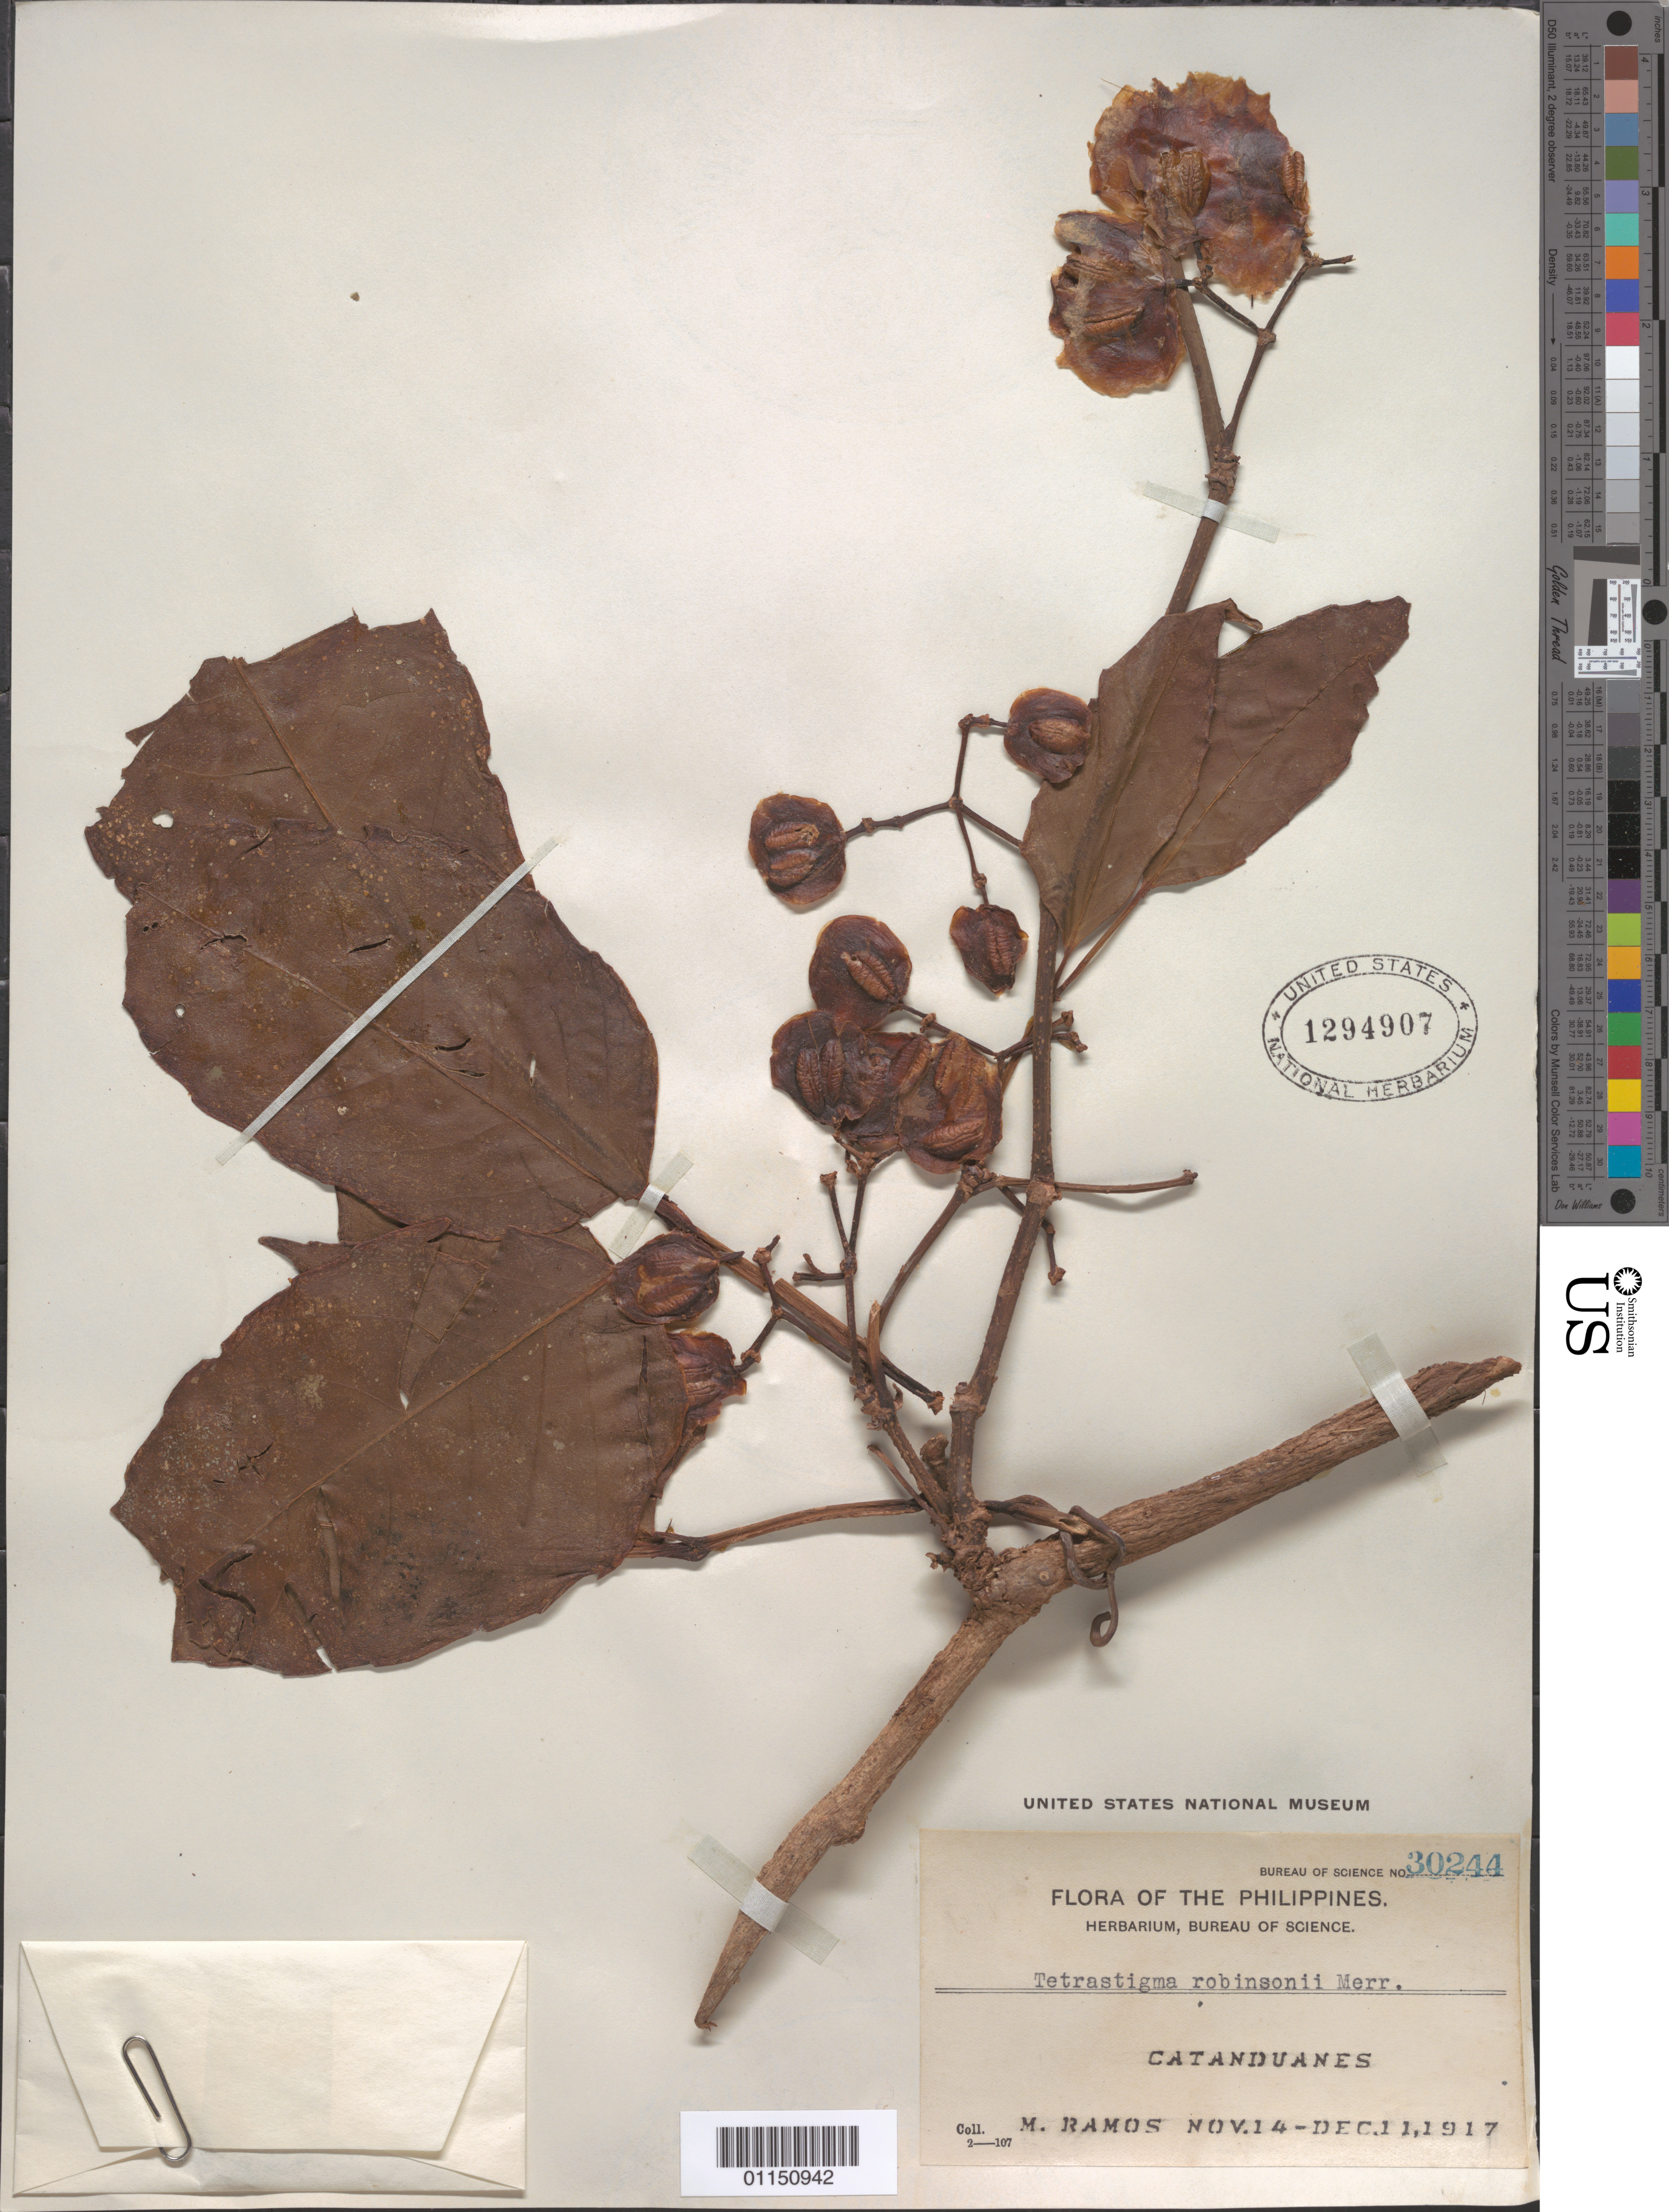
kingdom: Plantae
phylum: Tracheophyta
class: Magnoliopsida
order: Vitales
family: Vitaceae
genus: Tetrastigma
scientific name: Tetrastigma robinsonii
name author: Merr.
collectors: M. Ramos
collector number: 30244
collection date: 1917-11-14/1917-12-11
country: Philippines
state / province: Bicol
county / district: Catanduanes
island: Catanduanes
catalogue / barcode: US 1294907